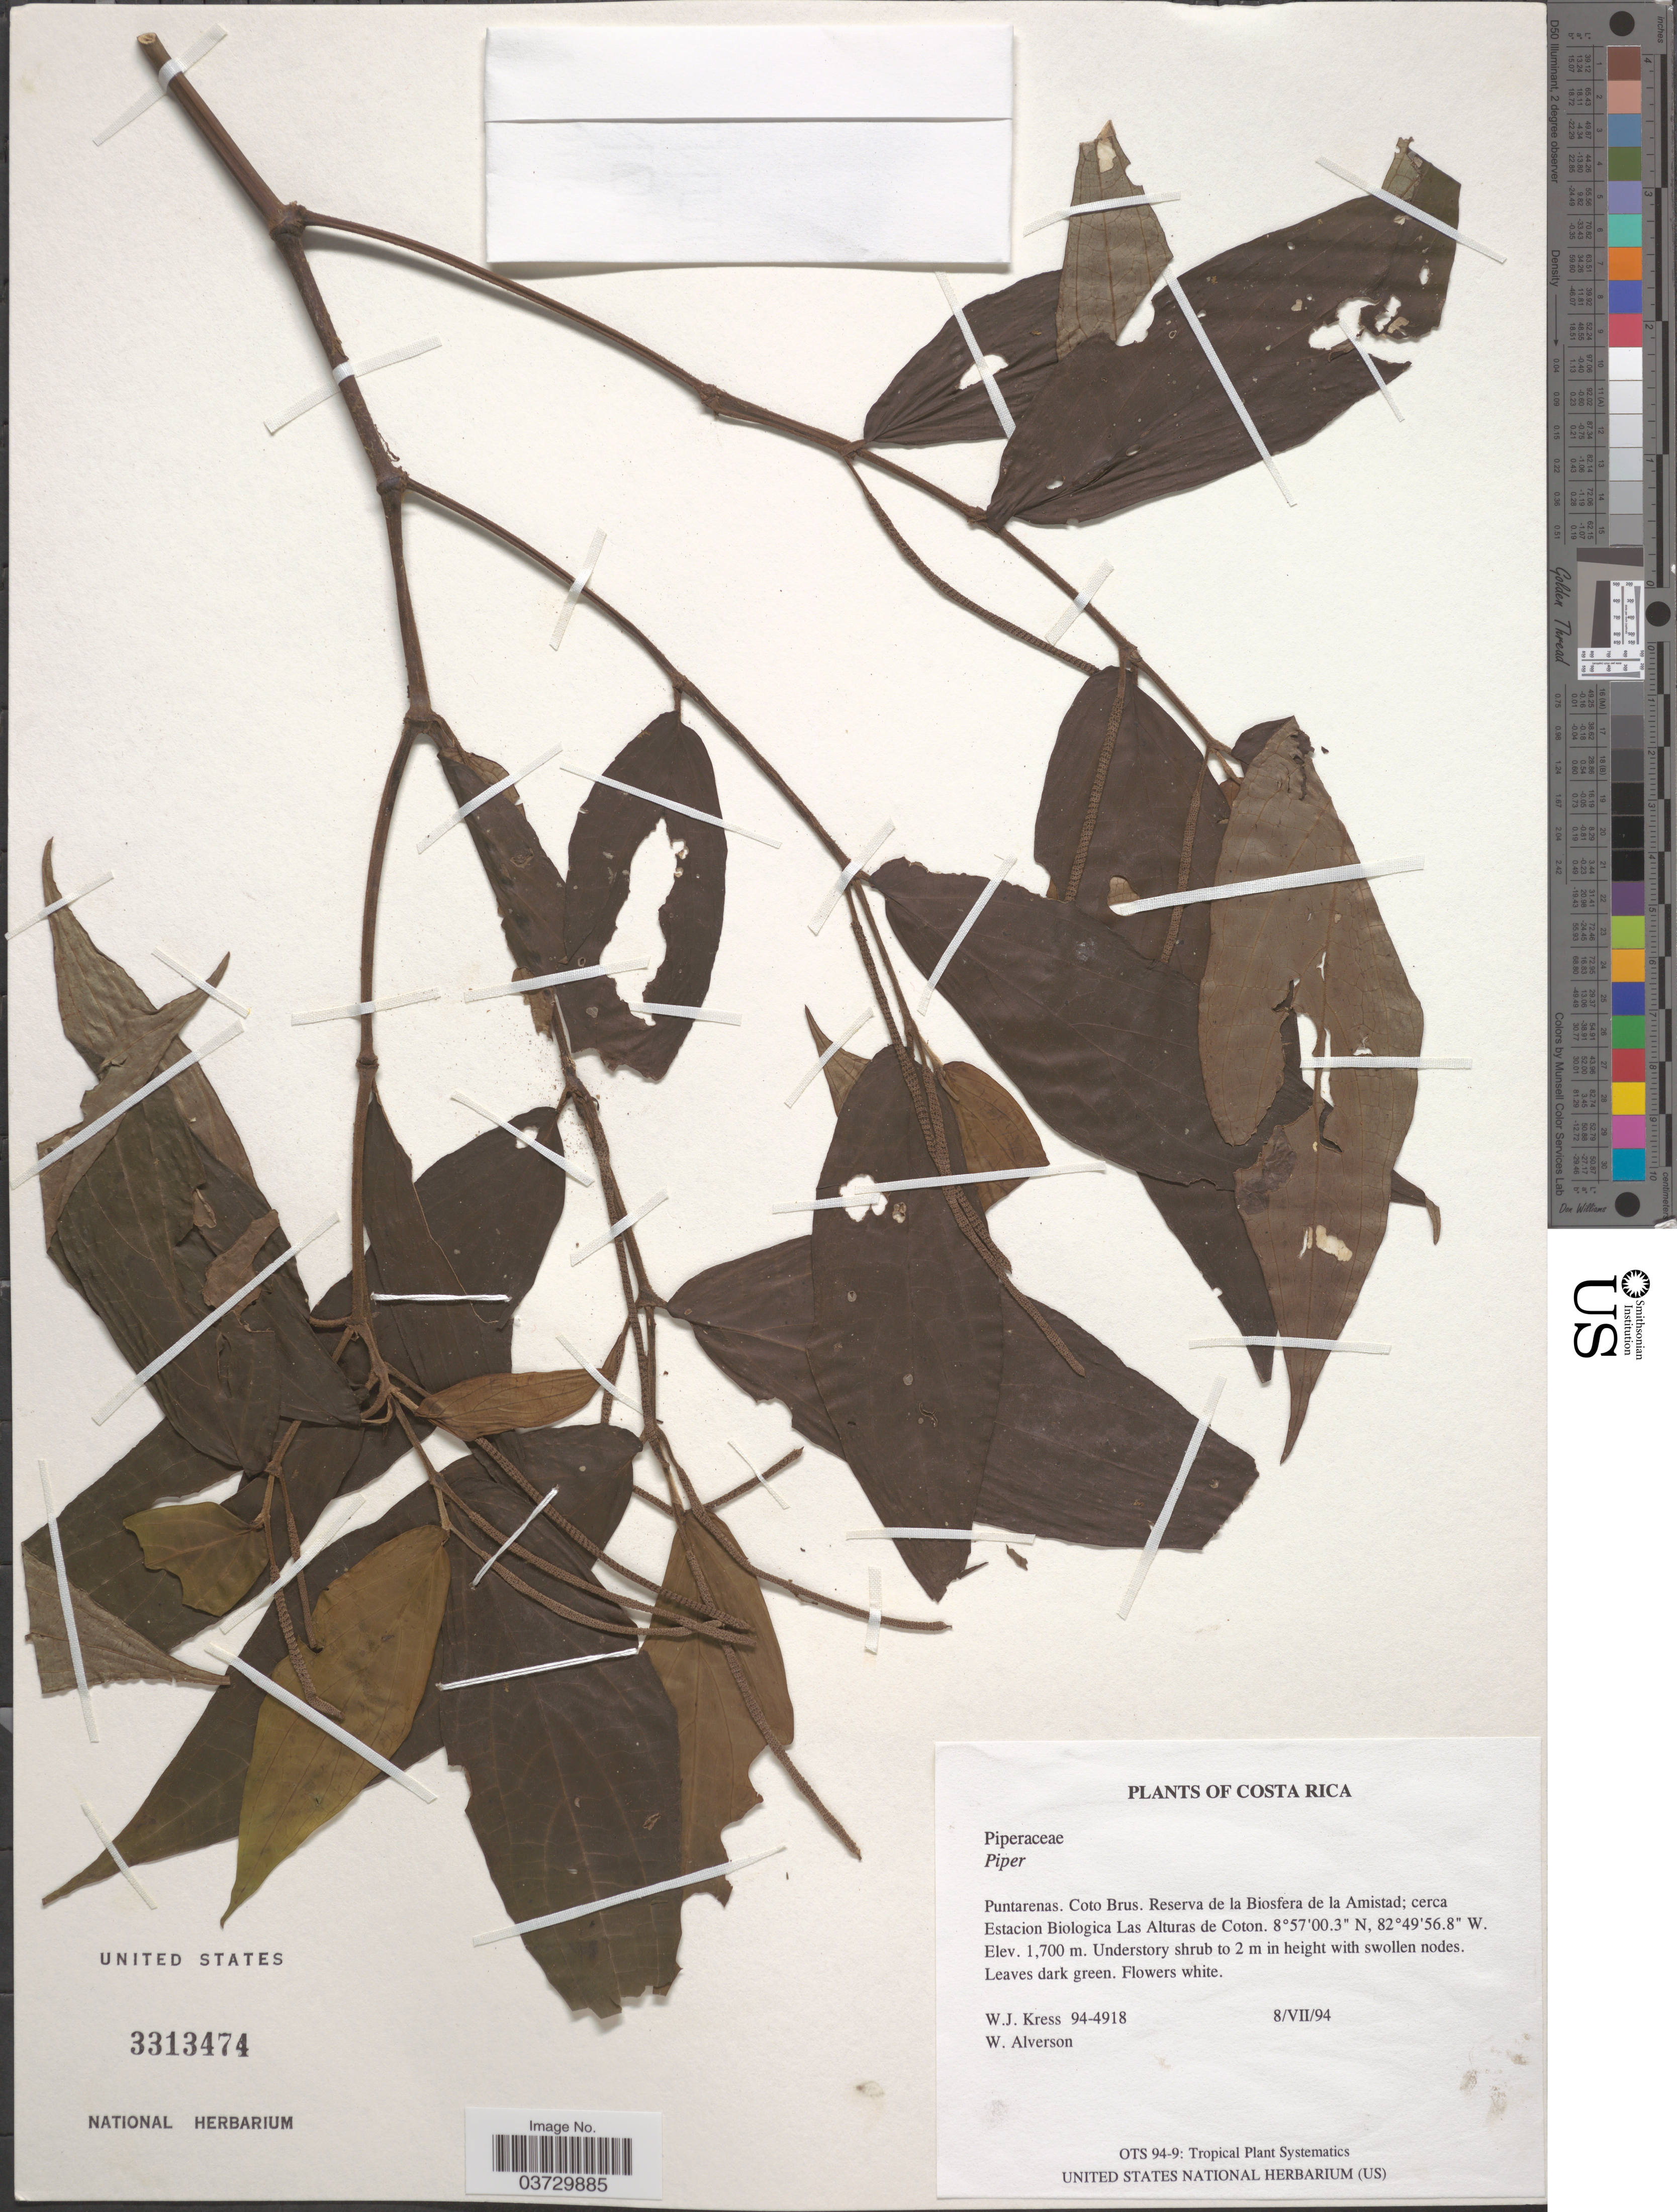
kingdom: Plantae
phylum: Tracheophyta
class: Magnoliopsida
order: Piperales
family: Piperaceae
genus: Piper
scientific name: Piper sp.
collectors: W. J. Kress & W. S. Alverson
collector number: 94-4918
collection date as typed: Transcribed d/m/y: 8/7/94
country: Costa Rica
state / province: Puntarenas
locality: Coto Brus. Reserva de la Biosfera de la Amistad; cerca Estacion Biologica Las Alturas de Coton.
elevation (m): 1700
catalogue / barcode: US 3313474